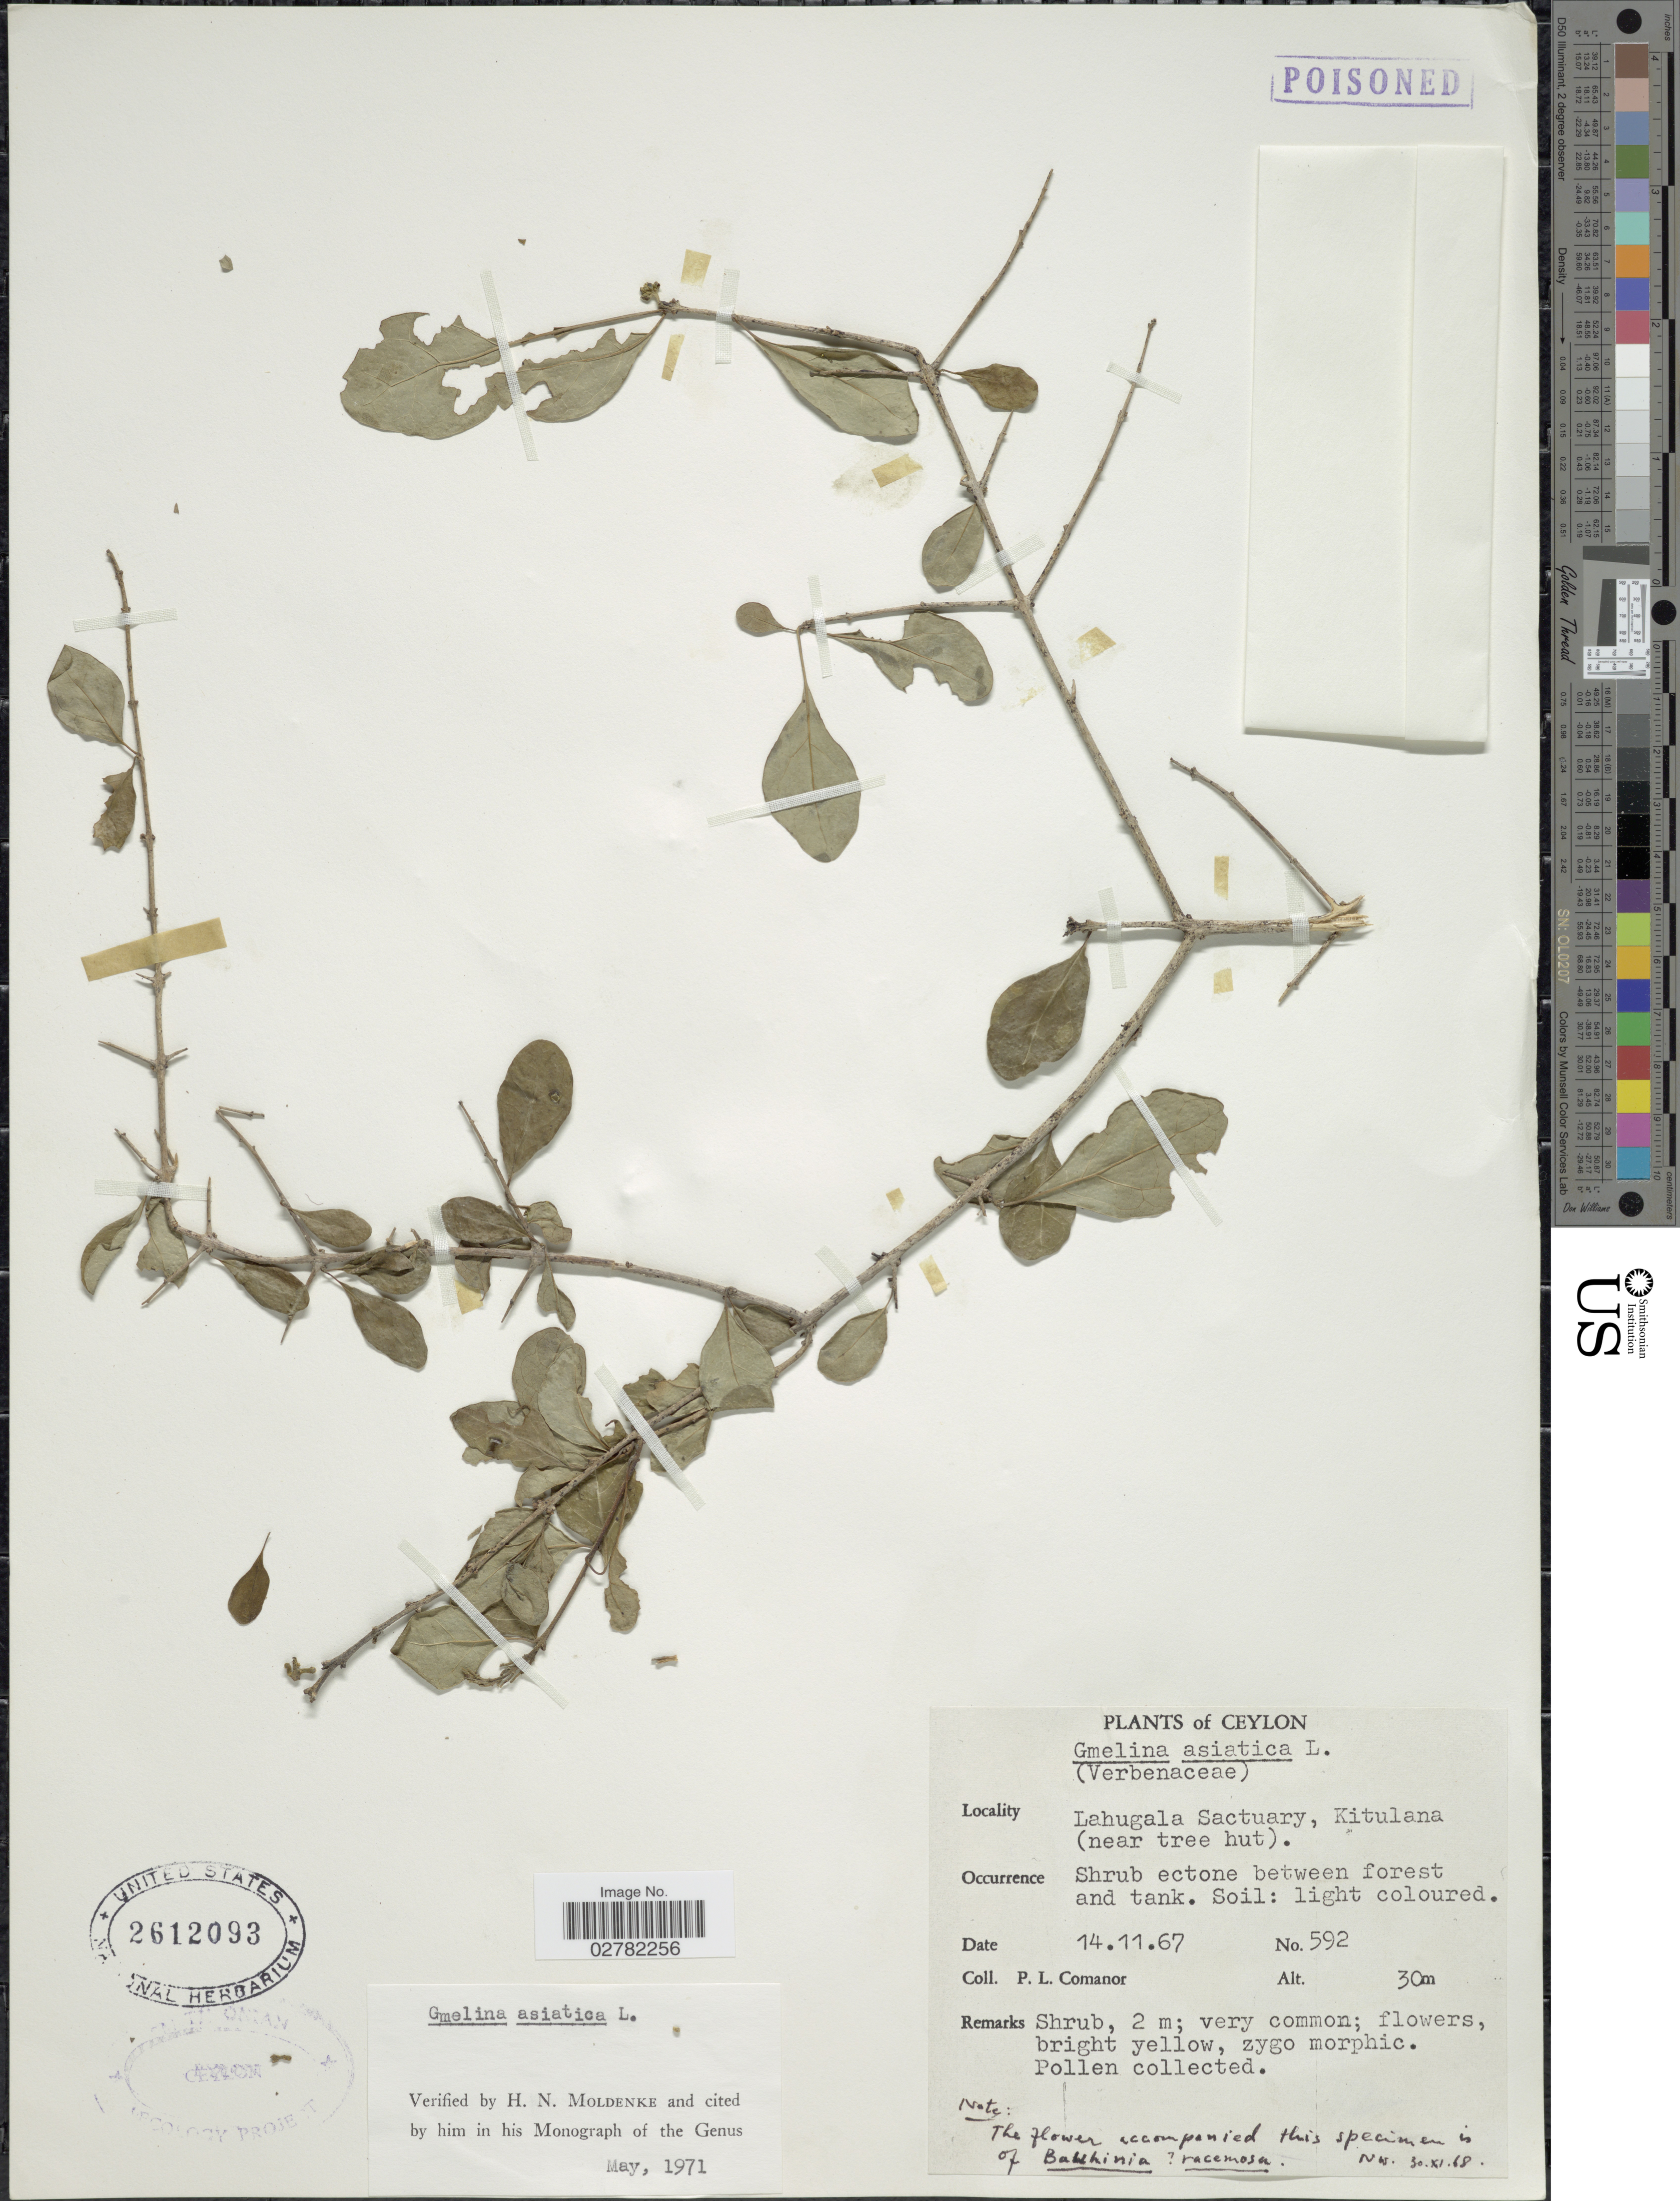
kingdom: Plantae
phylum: Tracheophyta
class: Magnoliopsida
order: Lamiales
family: Lamiaceae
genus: Gmelina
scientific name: Gmelina asiatica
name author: L.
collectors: P. Comanor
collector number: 592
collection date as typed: Transcribed d/m/y: 14/11/67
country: Sri Lanka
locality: Ceylon. Lahugala Sactuary, Kitulana (near tree hut).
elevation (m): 30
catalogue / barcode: US 2612093